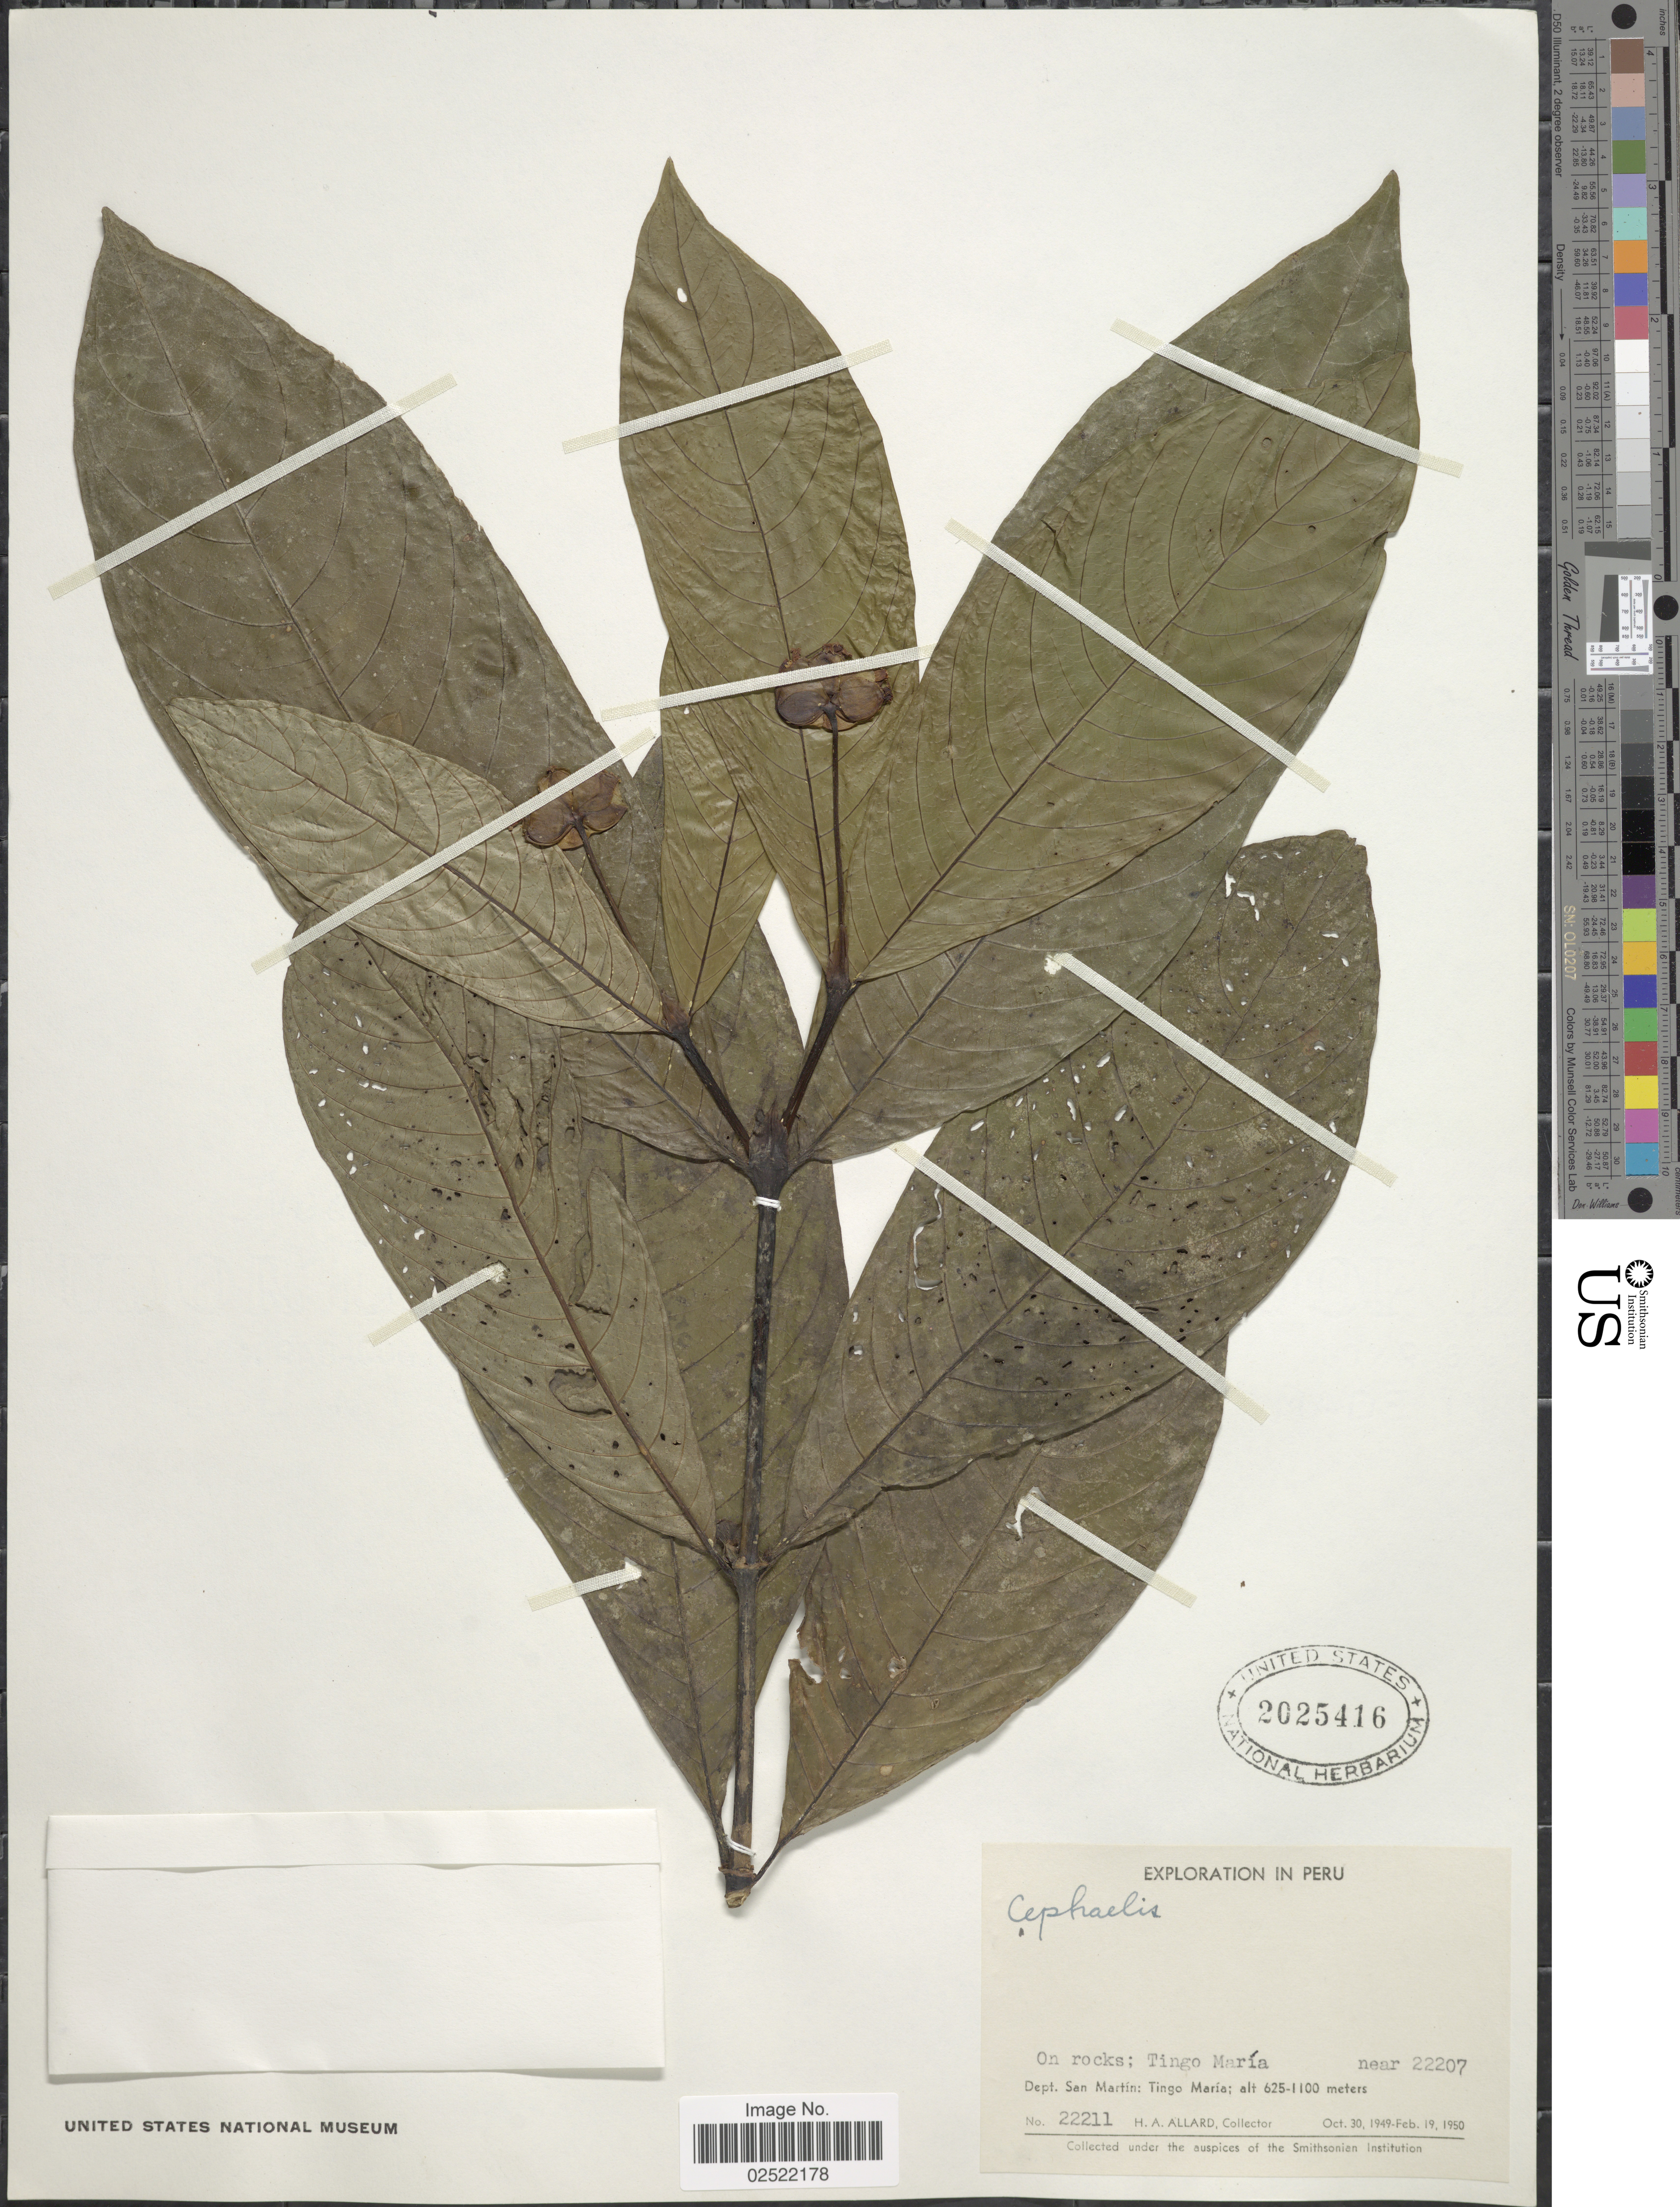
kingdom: Plantae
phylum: Tracheophyta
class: Magnoliopsida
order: Gentianales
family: Rubiaceae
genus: Psychotria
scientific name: Psychotria sp.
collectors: H. A. Allard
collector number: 22211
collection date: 1949-10-30/1950-02-19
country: Peru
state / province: San Martín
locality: On rocks; Tingo María. Dept. San Martín: Tingo María.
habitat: on rocks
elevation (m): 625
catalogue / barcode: US 2025416